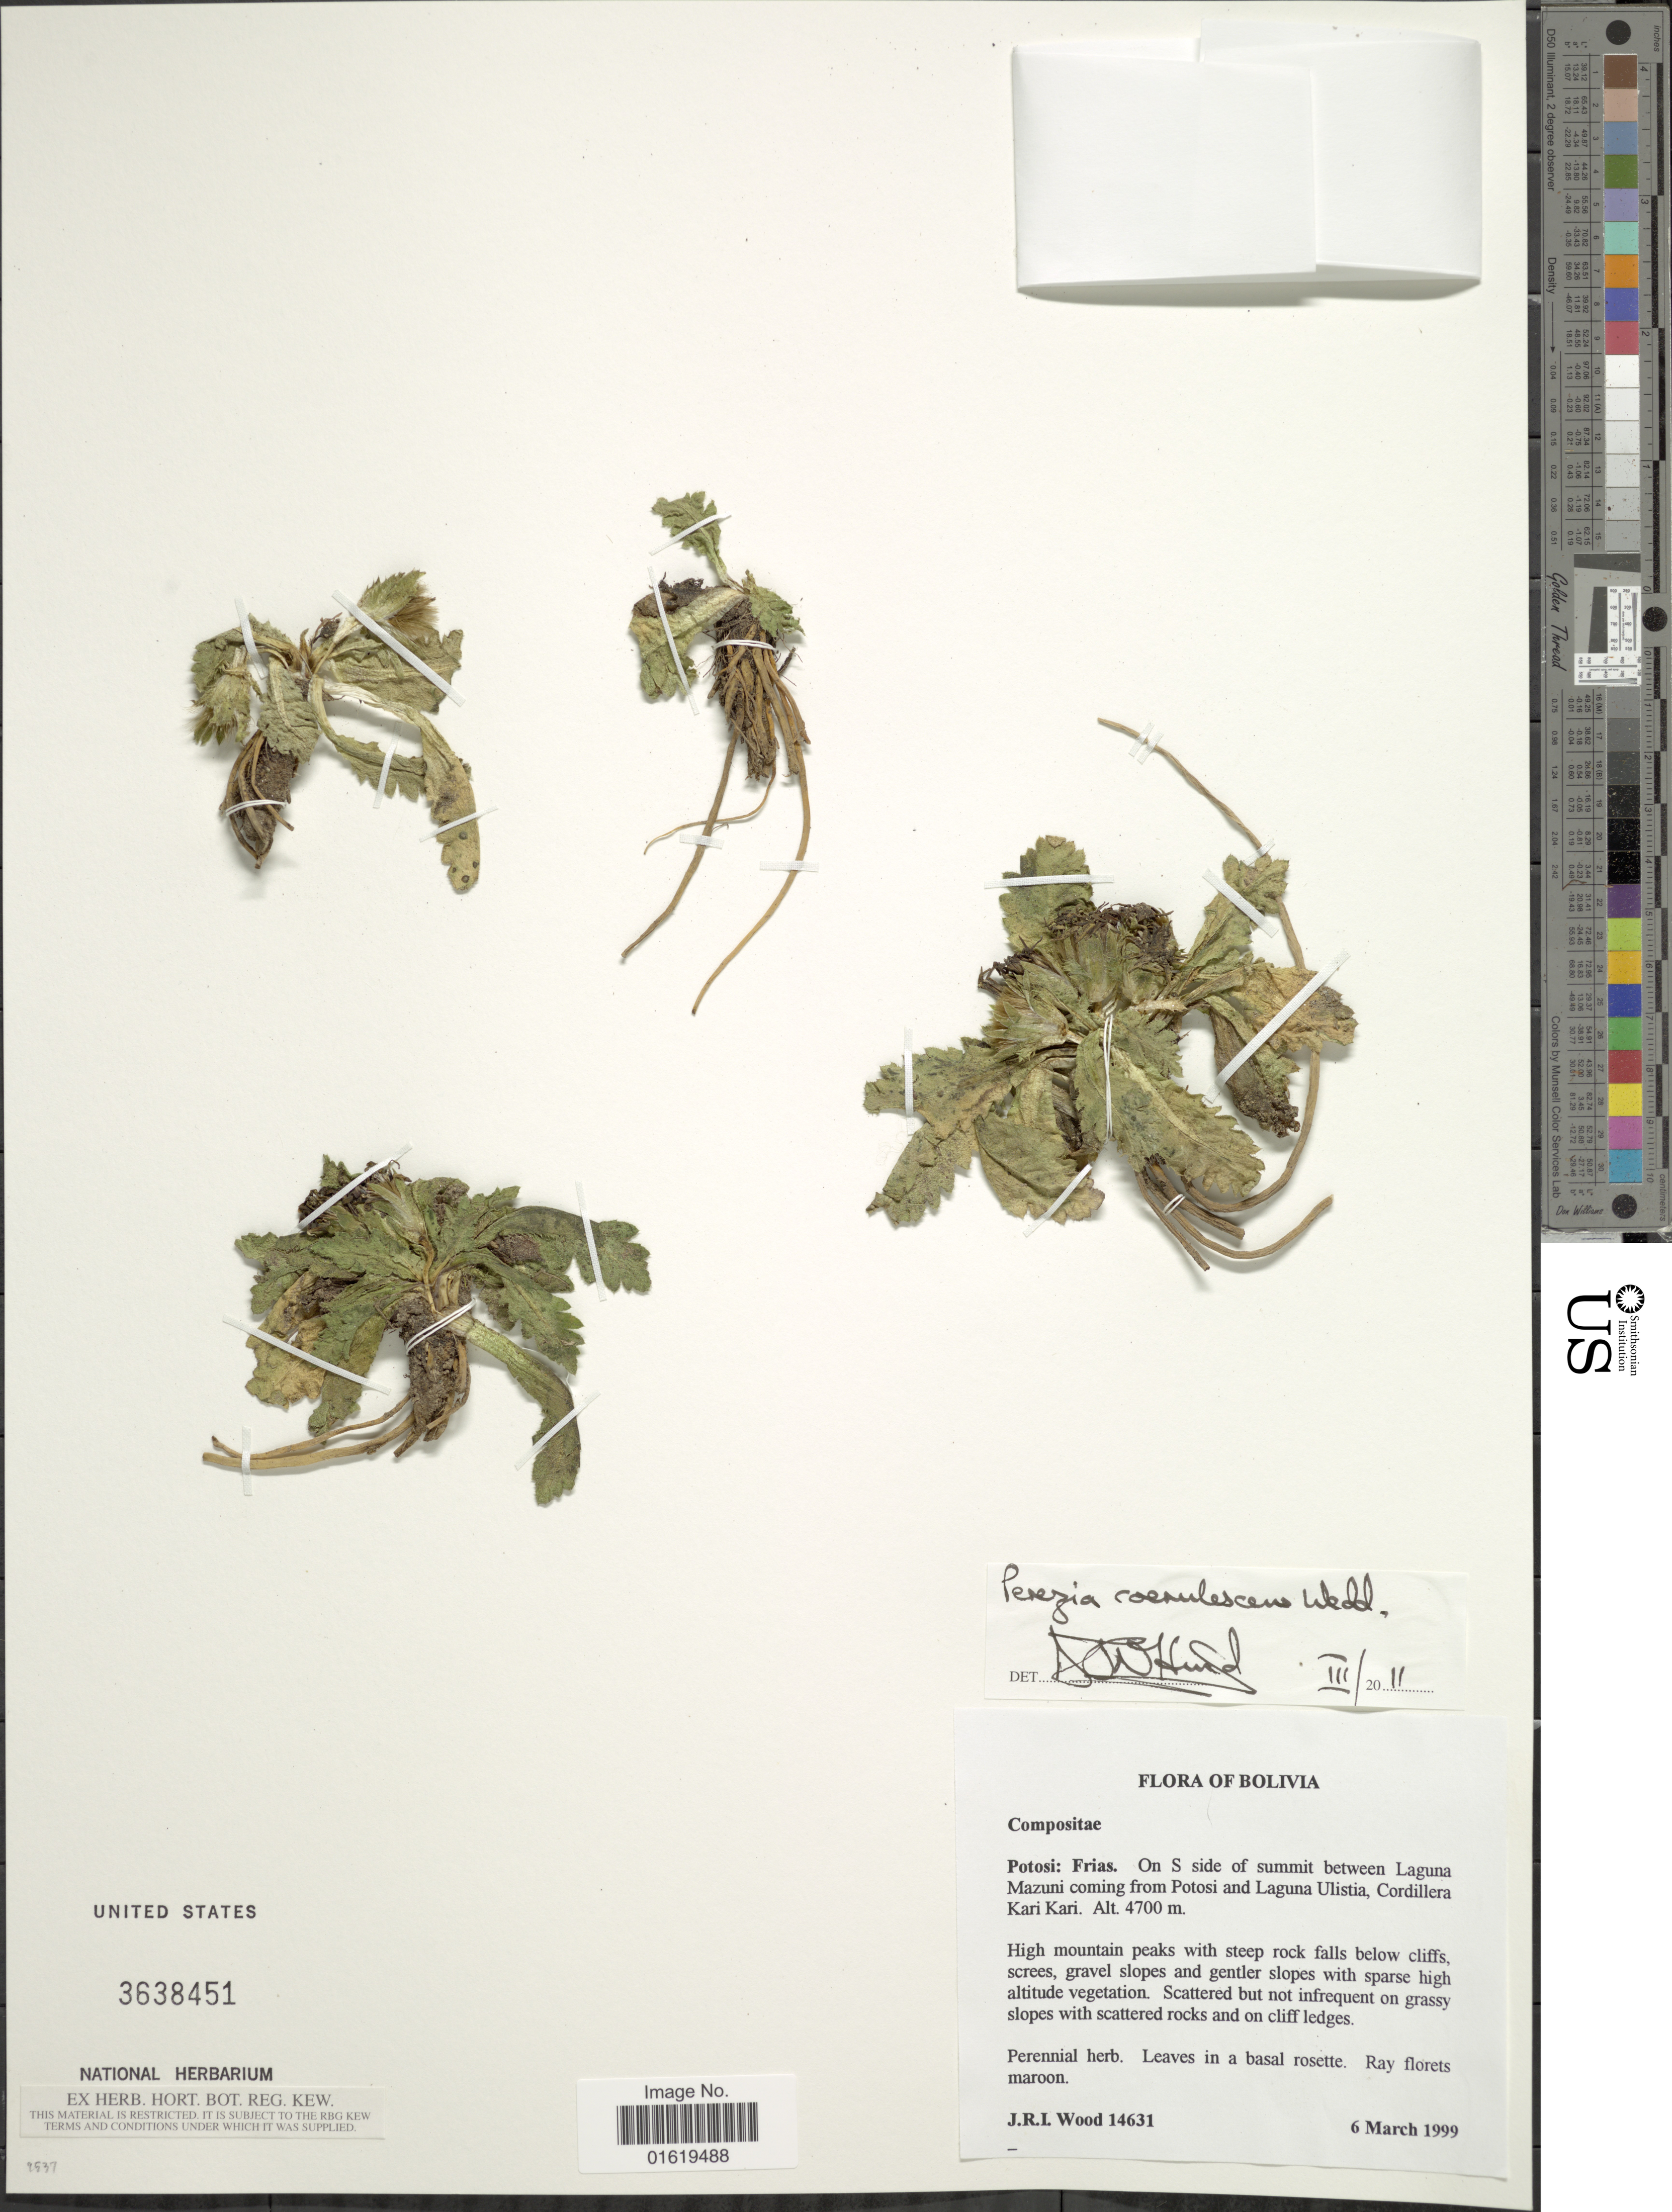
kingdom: Plantae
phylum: Tracheophyta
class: Magnoliopsida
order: Asterales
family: Asteraceae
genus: Perezia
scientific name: Perezia coerulescens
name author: Wedd.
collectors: J. R. I. Wood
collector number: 14631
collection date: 1999-03-06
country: Bolivia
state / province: Potosi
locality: Potosi: Frias. On S side of summit between Laguna Mazuni coming from Potosi and Laguna Ulistia, Cordillera Kari Kari.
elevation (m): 4700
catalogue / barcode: US 3638451